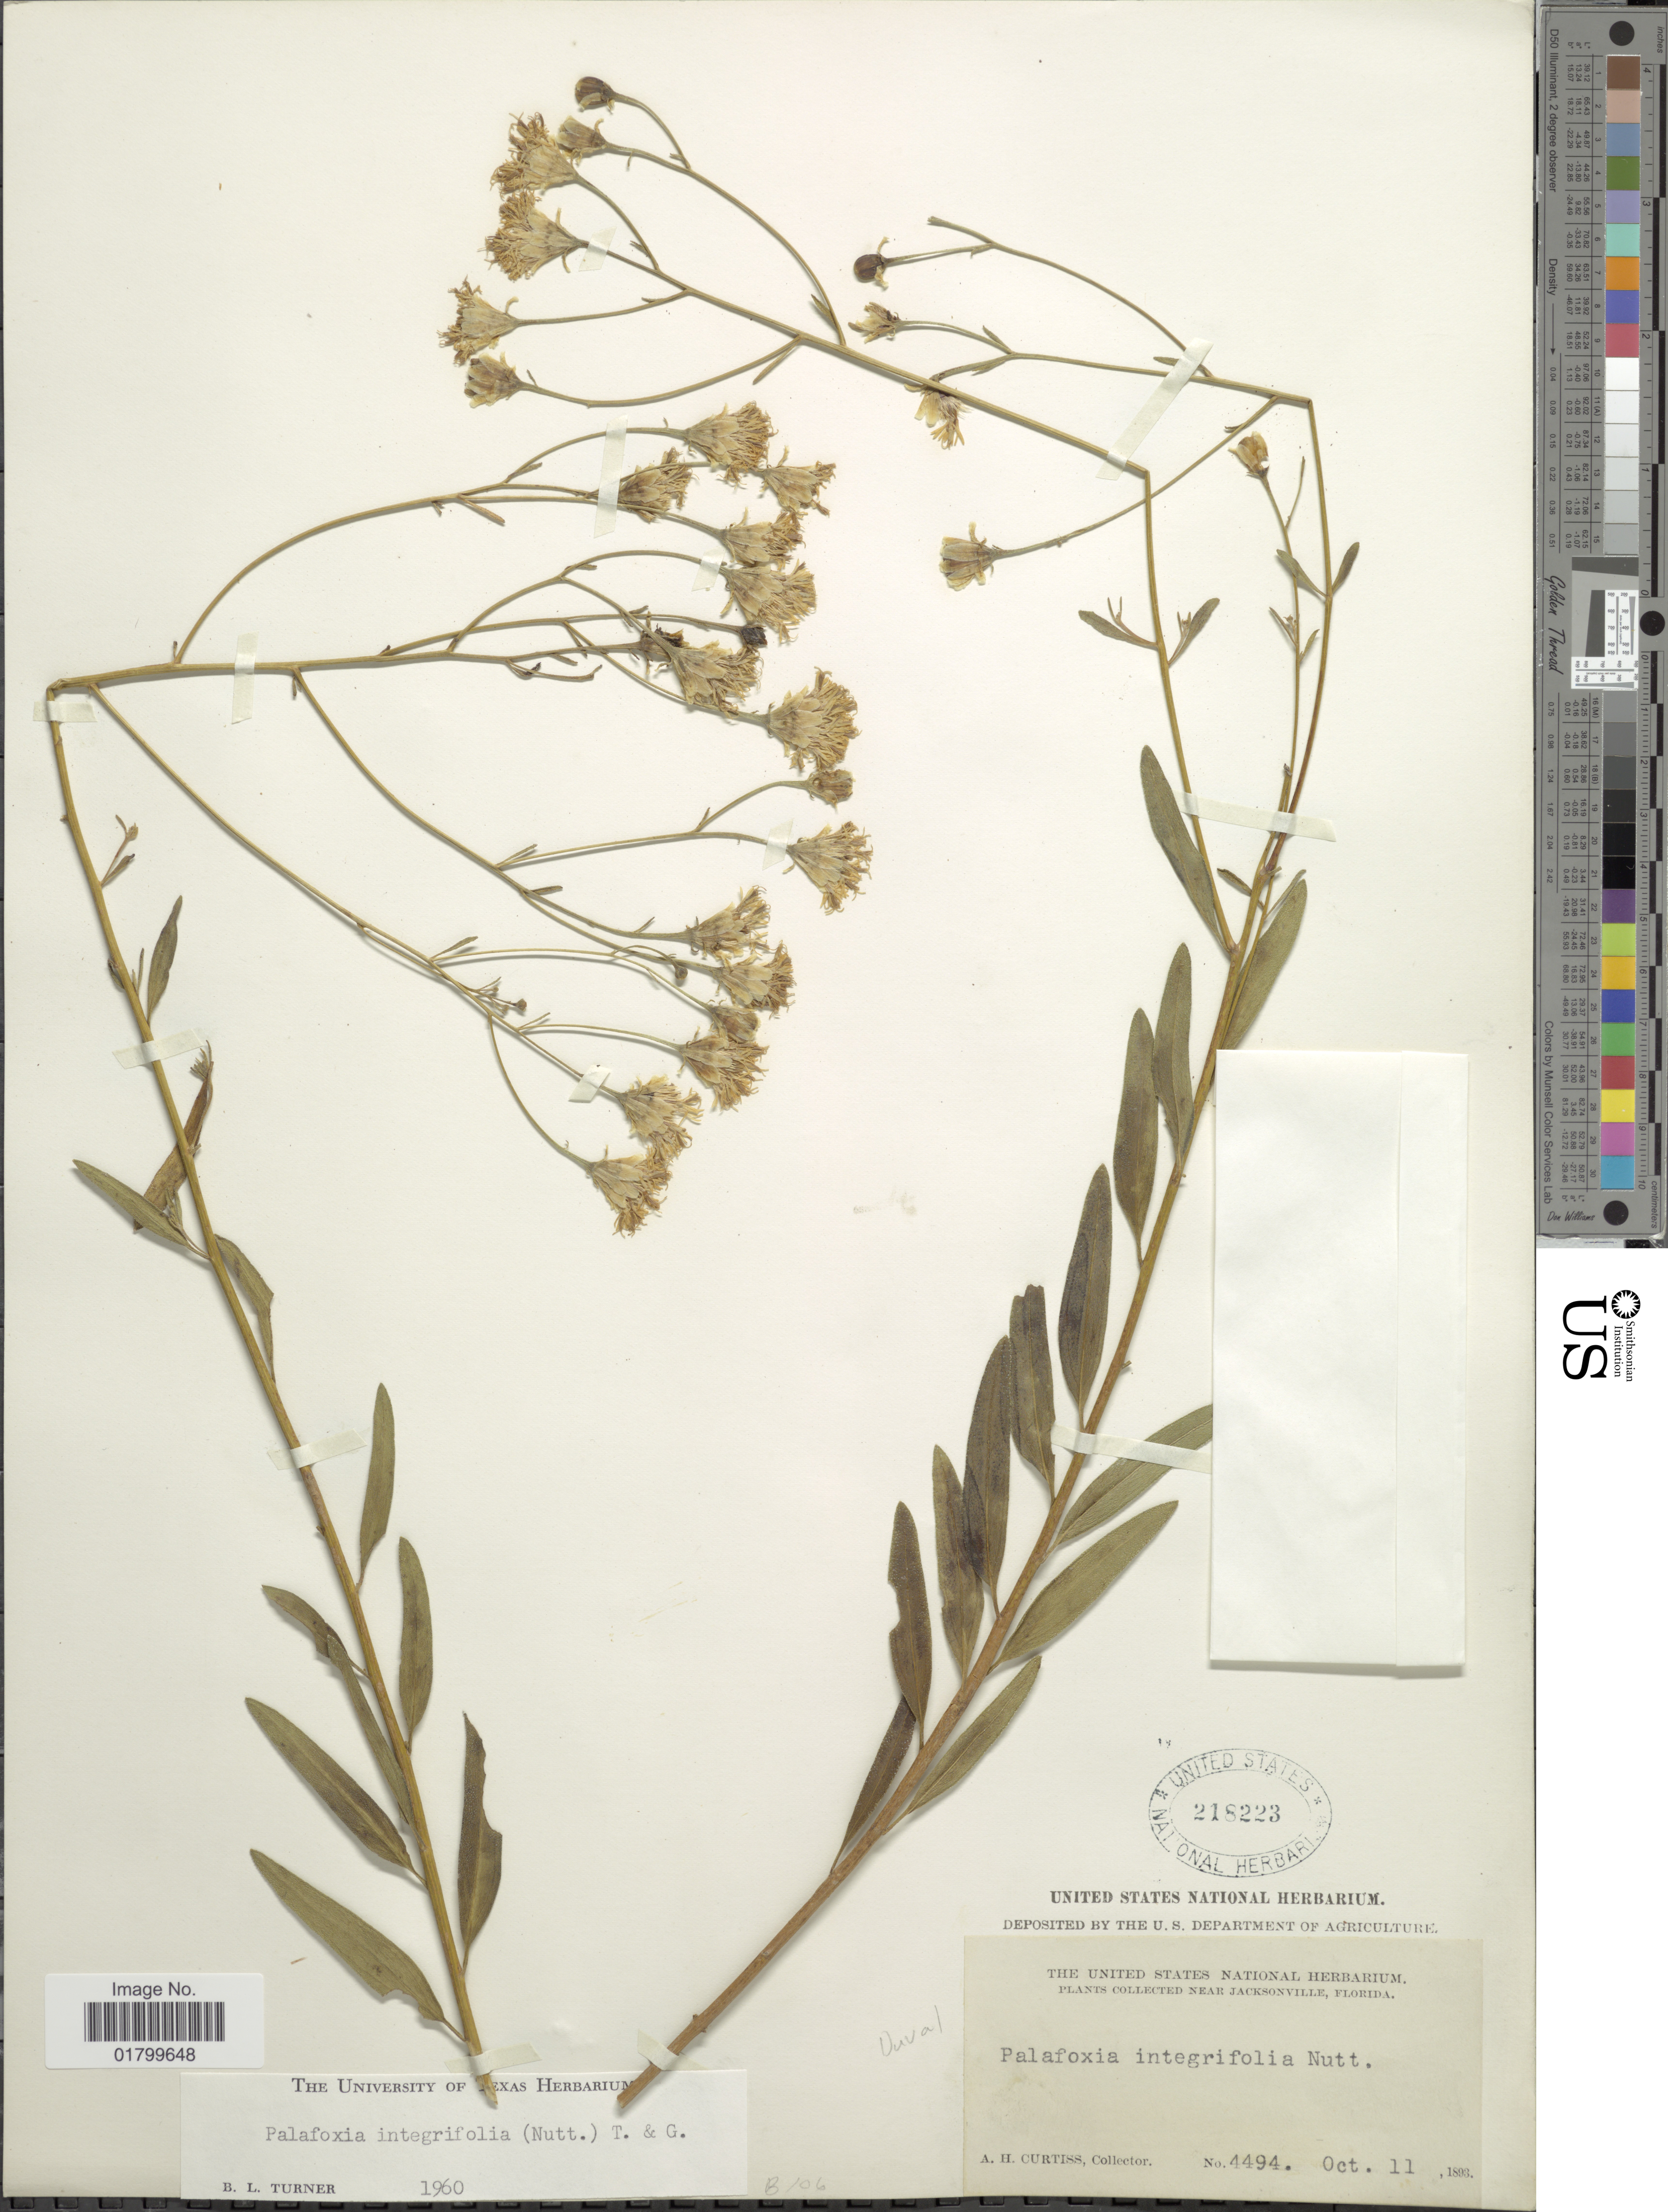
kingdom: Plantae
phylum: Tracheophyta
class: Magnoliopsida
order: Asterales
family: Asteraceae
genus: Palafoxia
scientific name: Palafoxia integrifolia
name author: (Nutt.) Torr. & A. Gray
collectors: A. H. Curtiss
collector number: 4494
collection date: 1893-10-11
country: United States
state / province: Florida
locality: Near Jacksonville, Florida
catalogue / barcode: US 218223